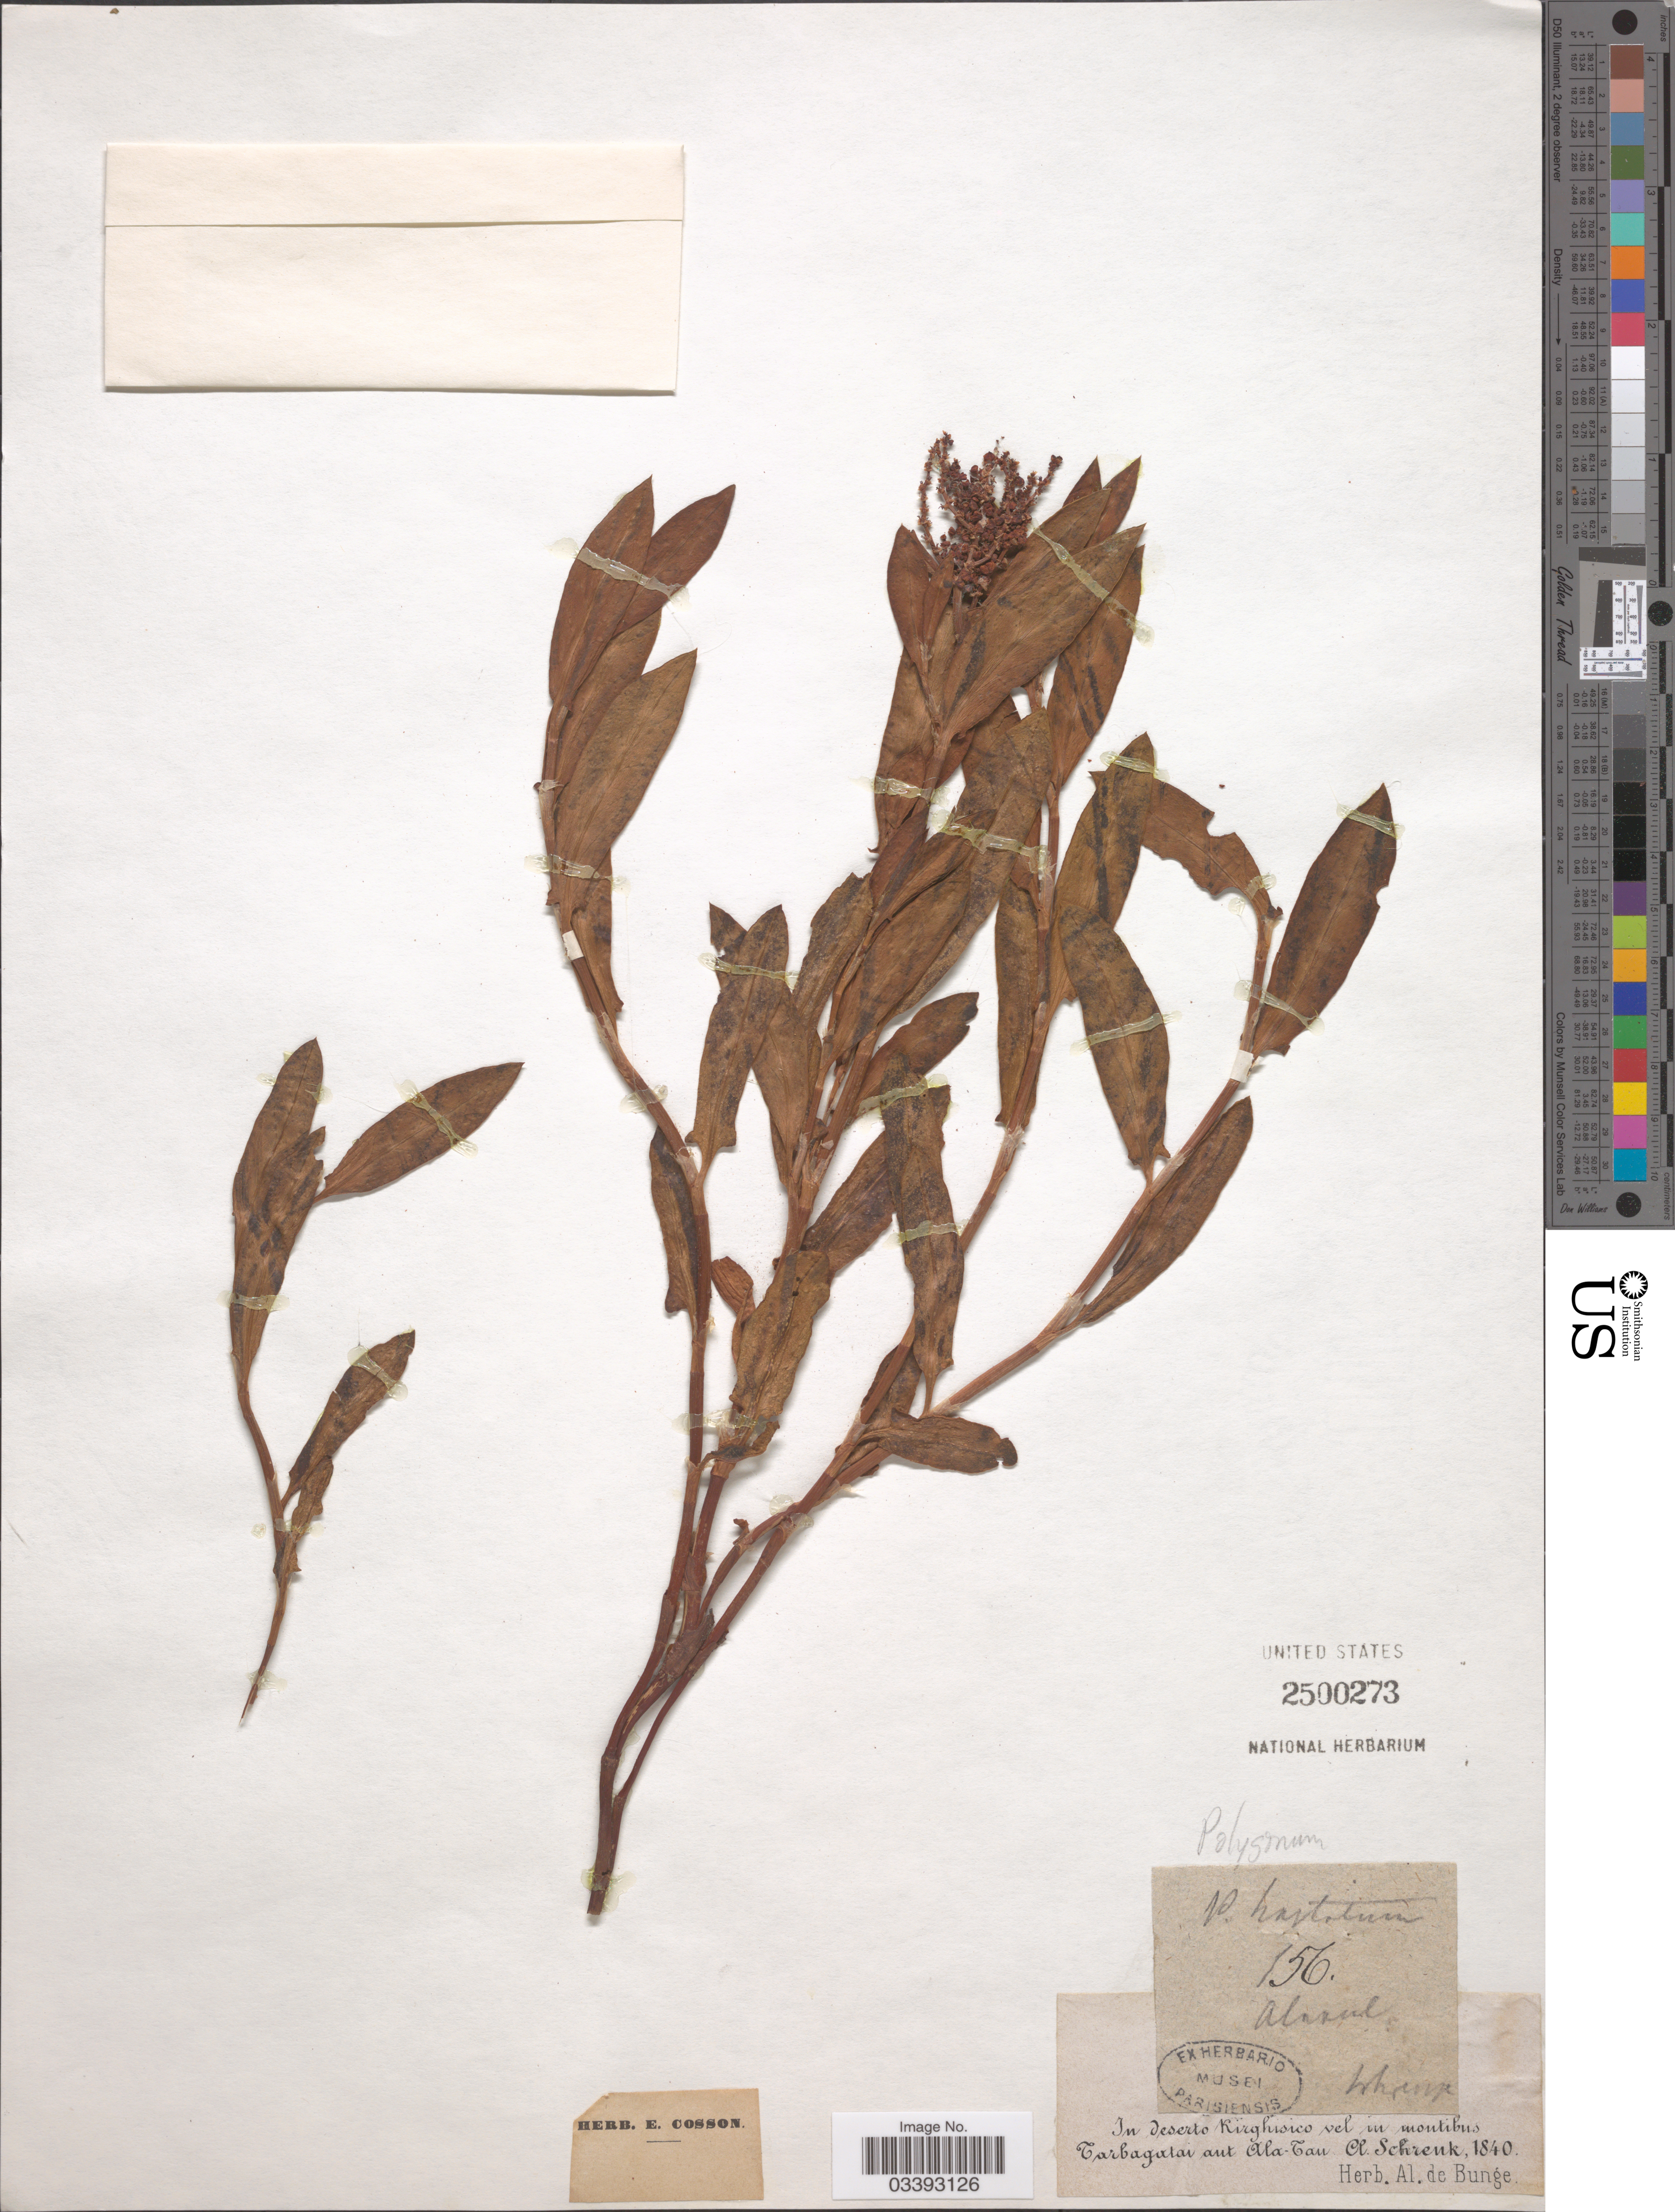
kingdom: Plantae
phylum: Tracheophyta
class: Magnoliopsida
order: Caryophyllales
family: Polygonaceae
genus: Polygonum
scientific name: Polygonum sp.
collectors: A. Schrenk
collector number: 156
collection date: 1840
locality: In deserto Kirghisico vel in montibus Tarbagatai aux Ala-Tau.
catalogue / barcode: US 2500273